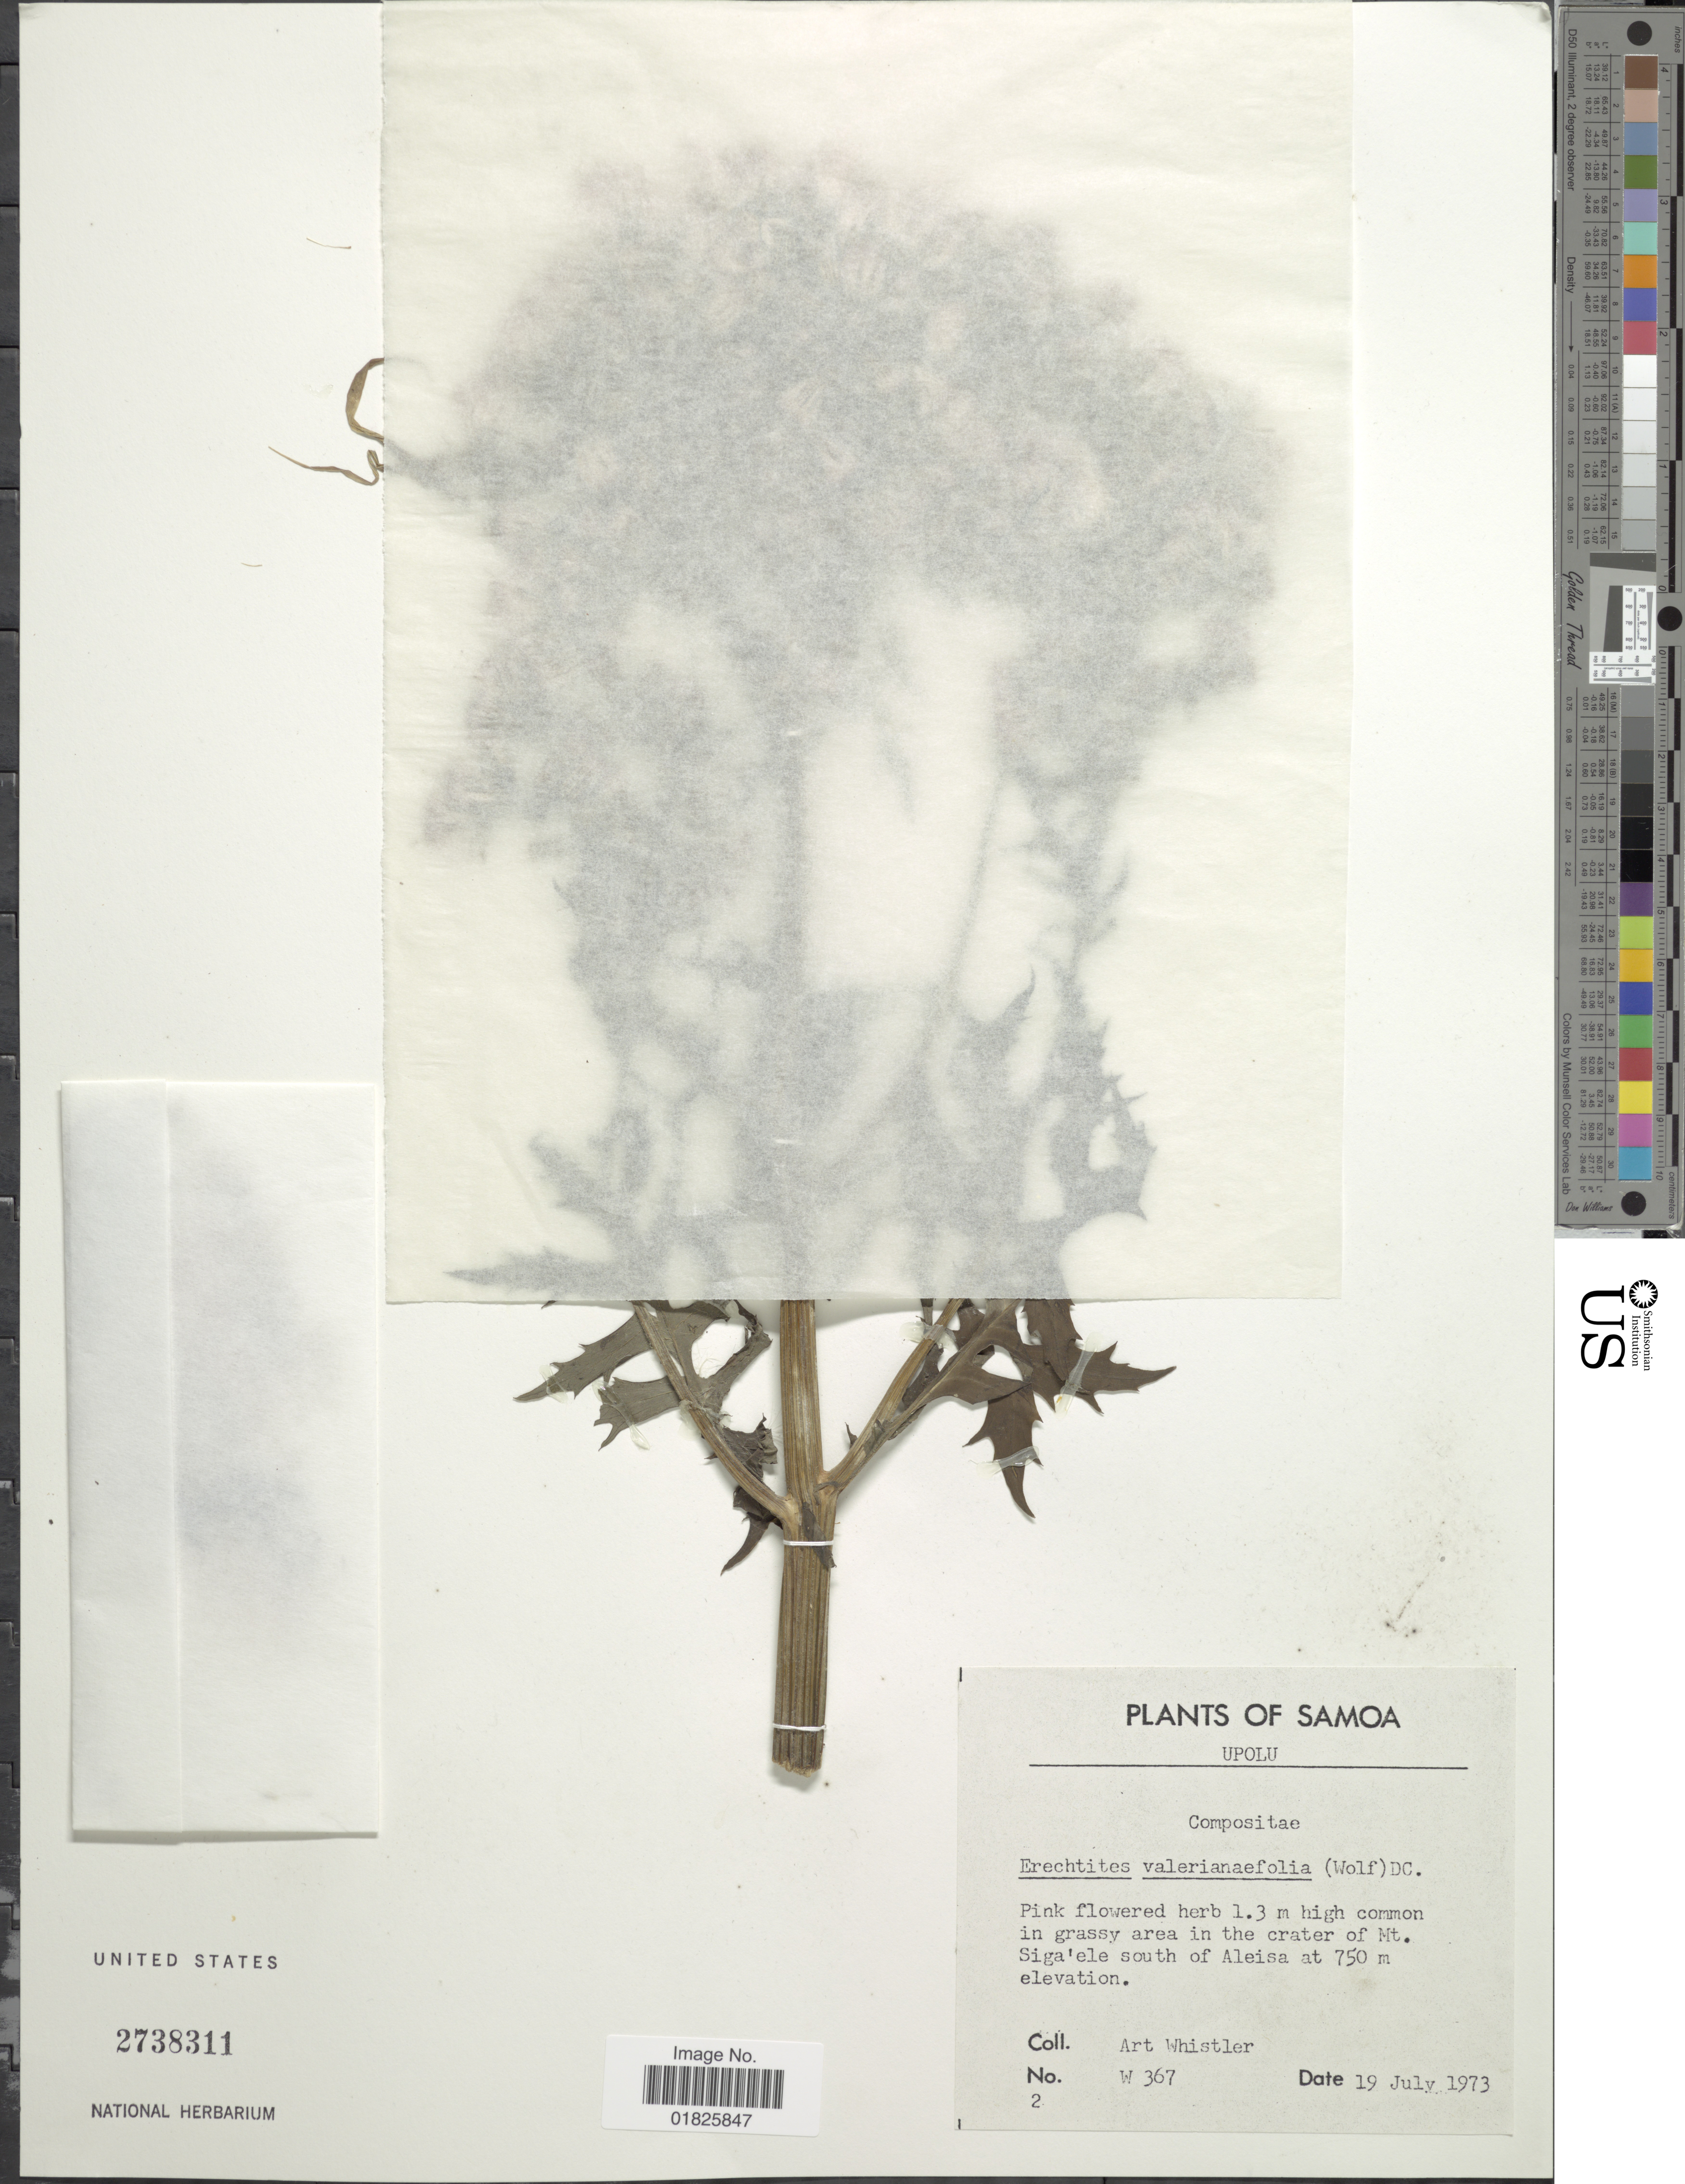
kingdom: Plantae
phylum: Tracheophyta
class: Magnoliopsida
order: Asterales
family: Asteraceae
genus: Erechtites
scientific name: Erechtites valerianifolius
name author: (Link ex Spreng.) DC.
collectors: A. Whistler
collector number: W367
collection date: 1973-07-19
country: Samoa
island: Upolu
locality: Upolu, crater of Mt. Siga'ele south of Aleisa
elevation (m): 750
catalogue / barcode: US 2738311